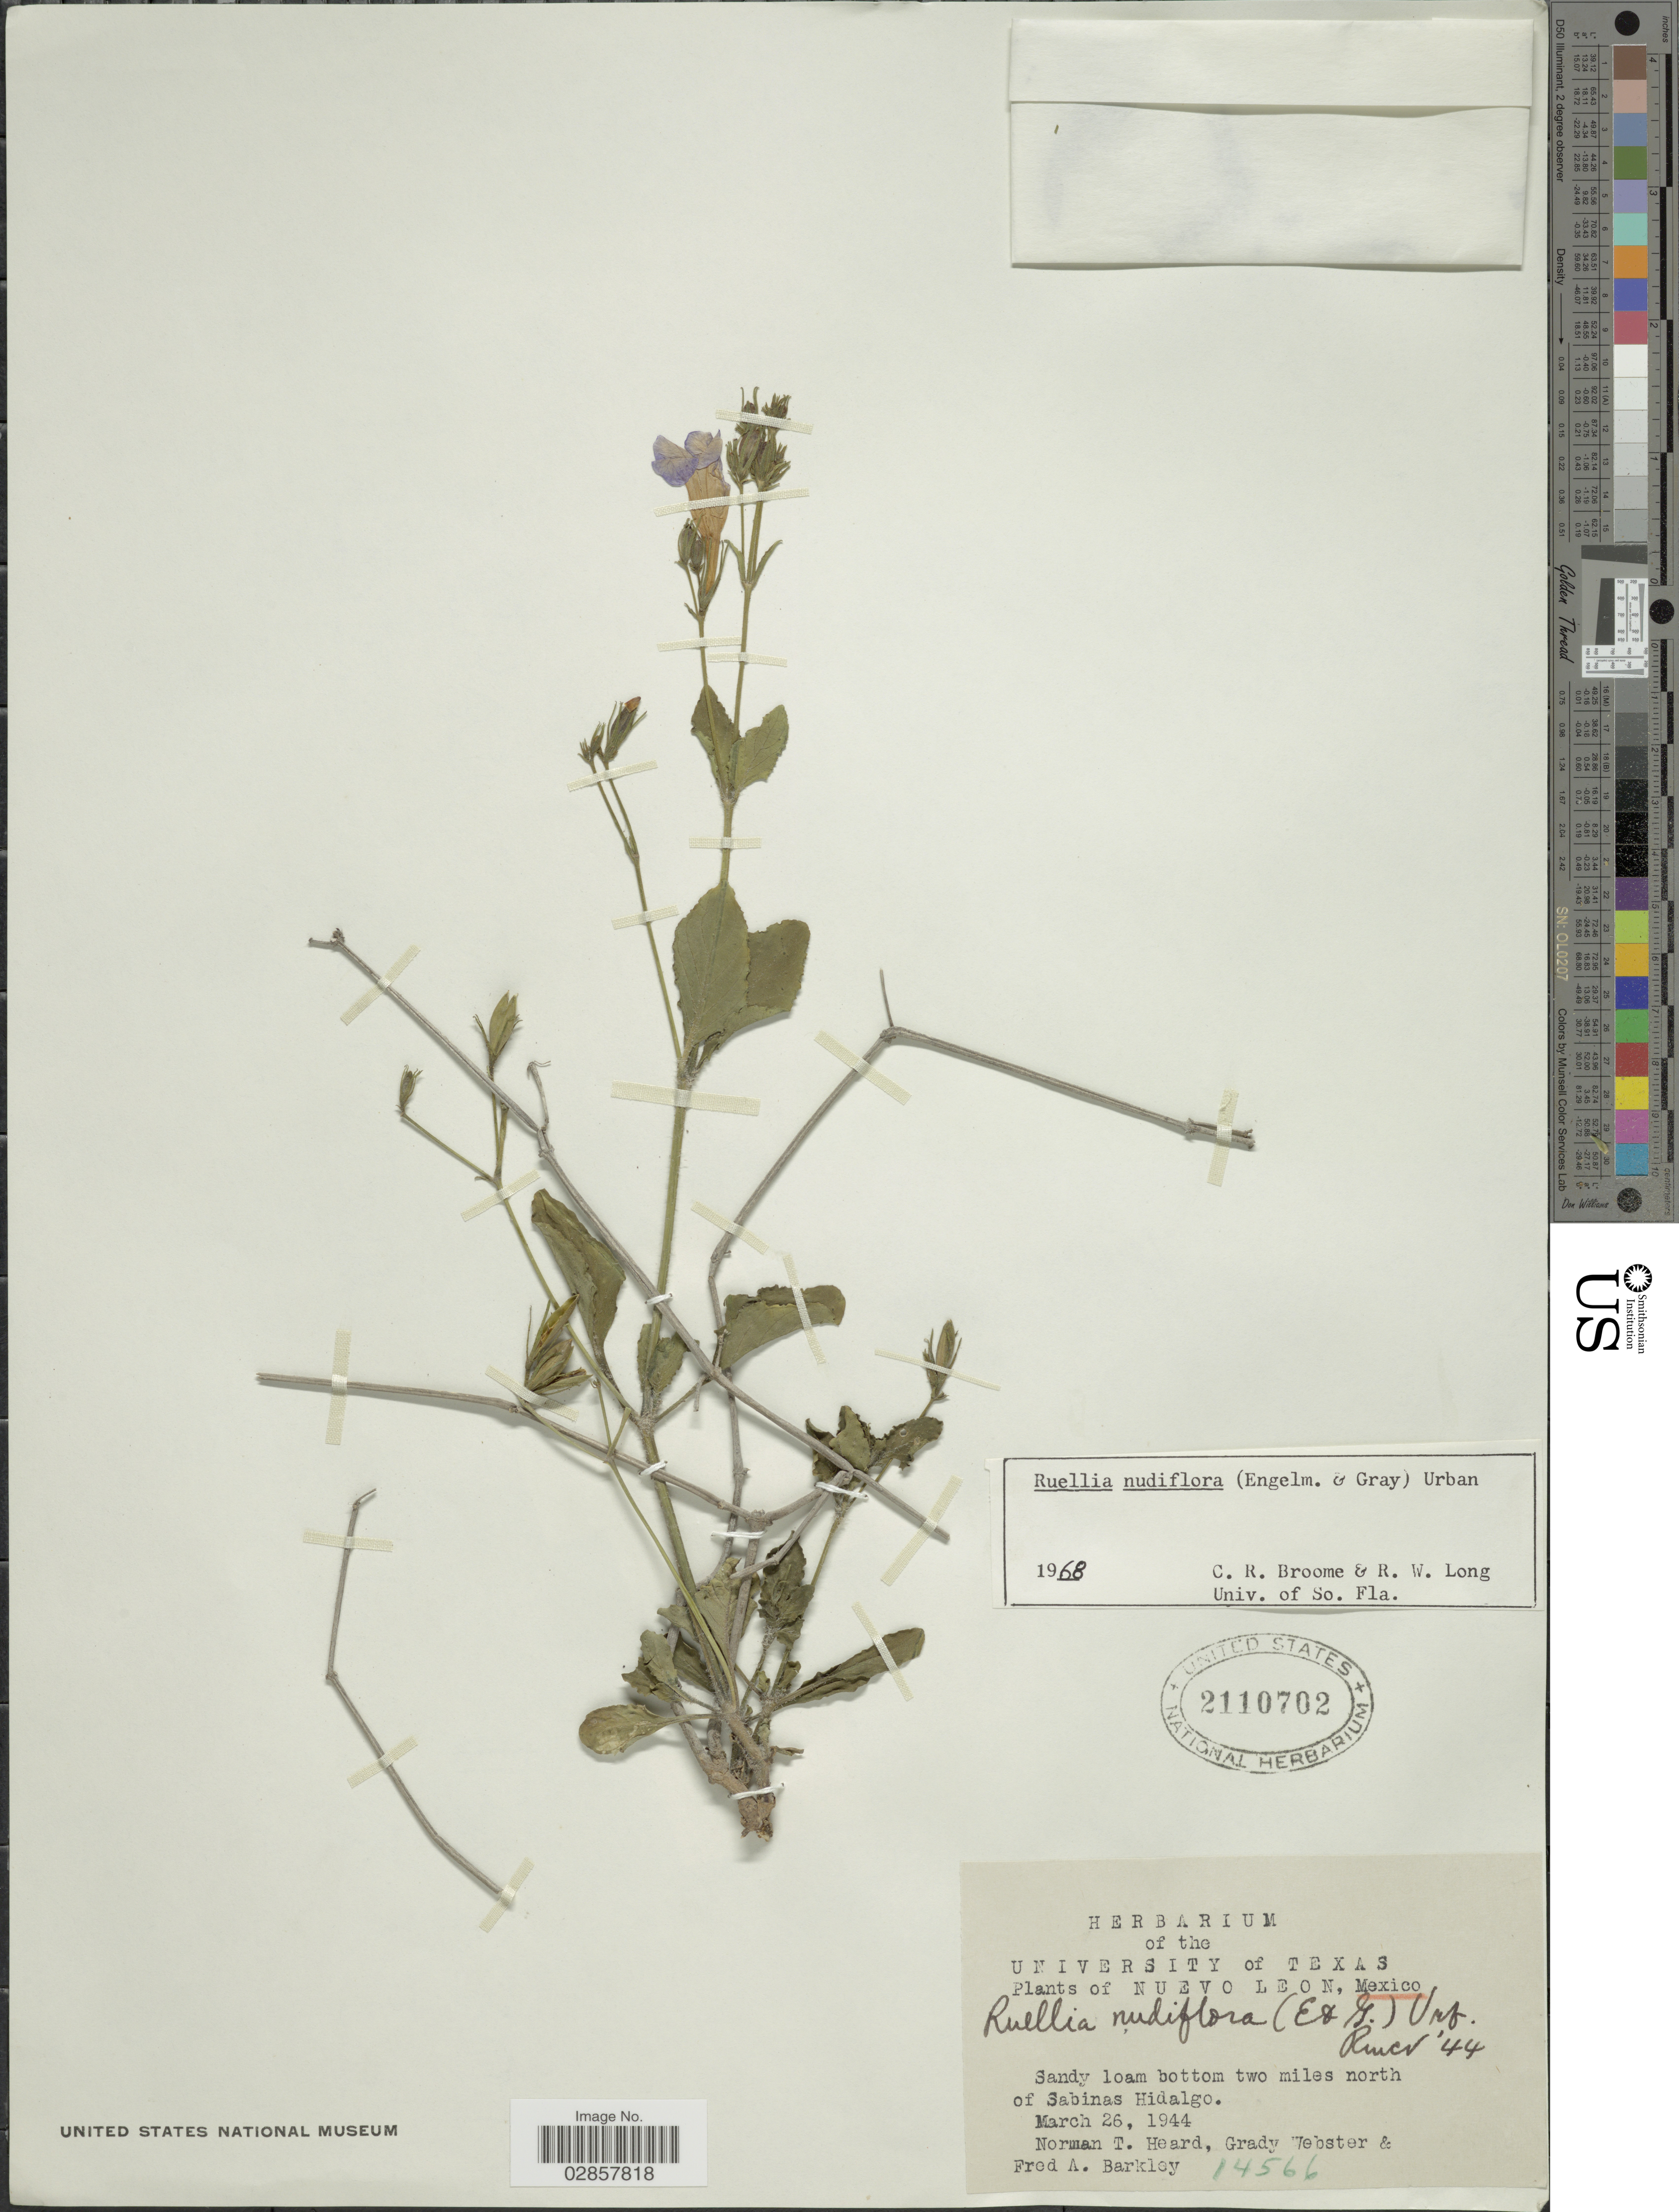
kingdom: Plantae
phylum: Tracheophyta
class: Magnoliopsida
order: Lamiales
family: Acanthaceae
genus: Ruellia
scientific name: Ruellia nudiflora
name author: (Engelm. & A. Gray) Urb.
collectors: N. Heard, G. L. Webster & F. A. Barkley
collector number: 14566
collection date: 1944-03-26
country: Mexico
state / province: Nuevo León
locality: Sandy loam bottom two miles north of Sabinas Hidalgo.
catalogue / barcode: US 2110702